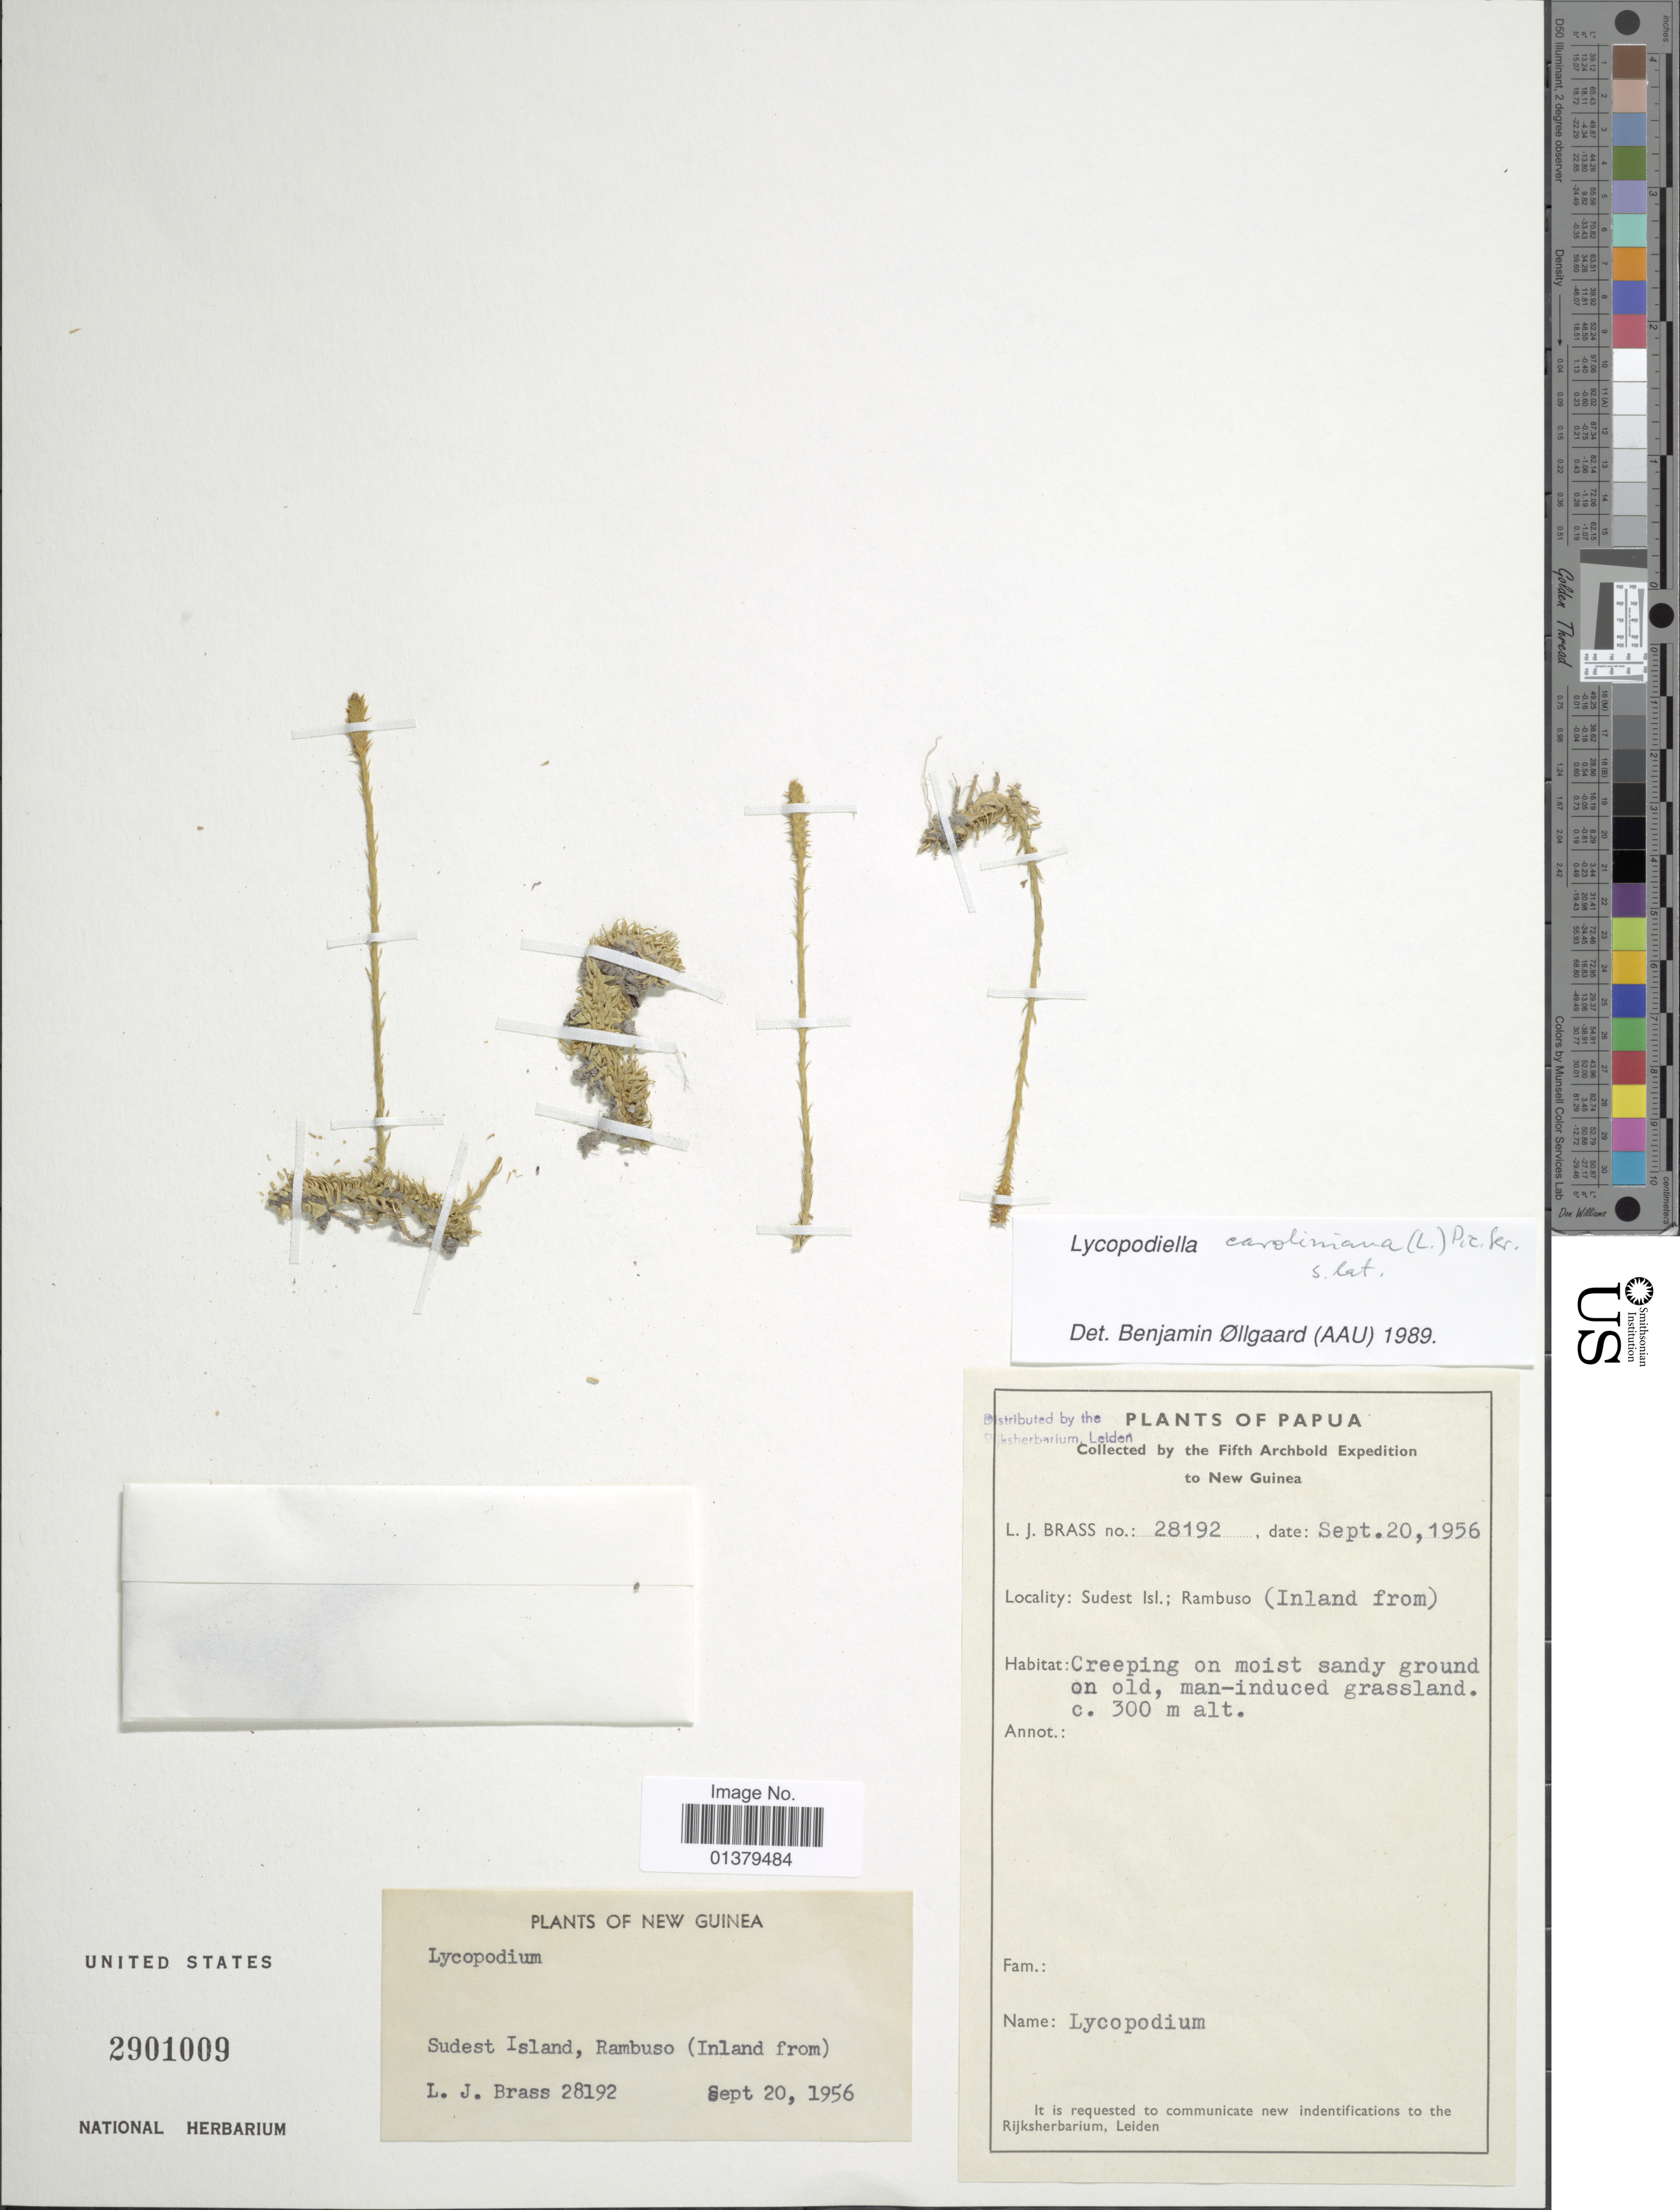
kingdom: Plantae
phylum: Tracheophyta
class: Lycopodiopsida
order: Lycopodiales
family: Lycopodiaceae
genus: Pseudolycopodiella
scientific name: Pseudolycopodiella caroliniana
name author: (L.) Holub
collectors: L. J. Brass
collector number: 28192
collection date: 1956-09-20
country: Papua New Guinea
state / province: Milne Bay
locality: Sudest isl.; Rambuso (inland from)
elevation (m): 300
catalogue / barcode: US 2901009